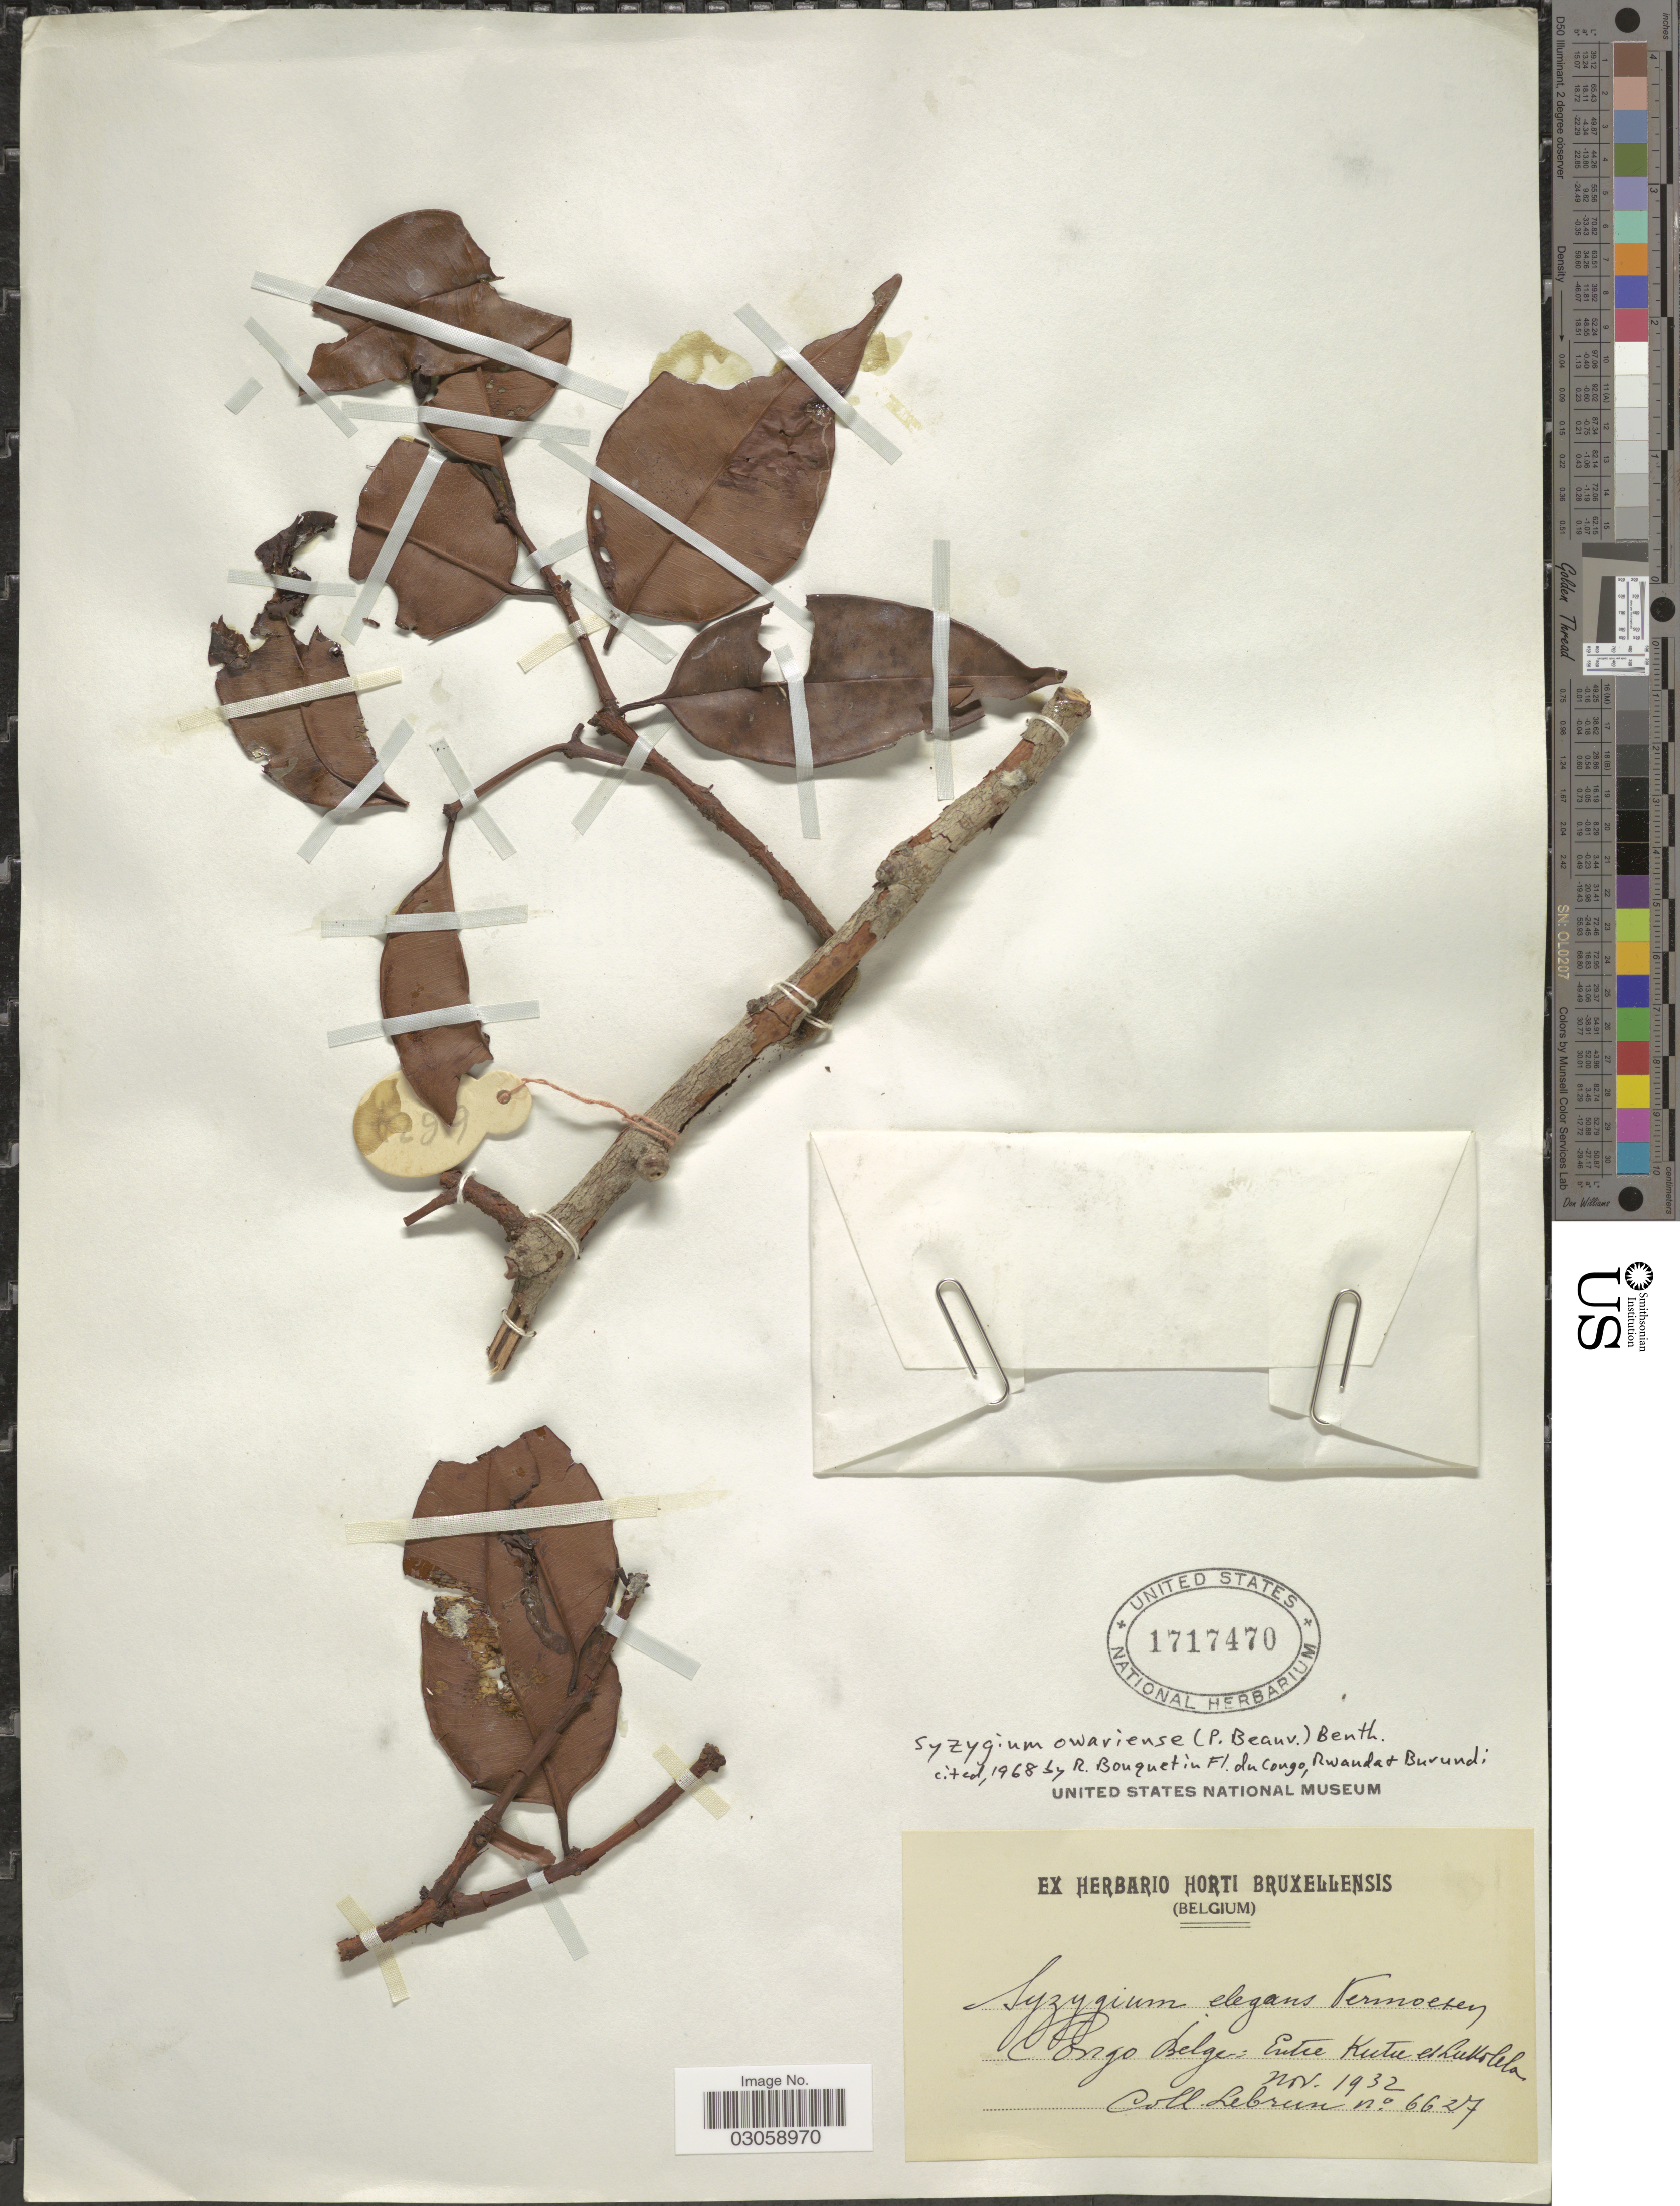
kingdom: Plantae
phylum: Tracheophyta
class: Magnoliopsida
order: Myrtales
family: Myrtaceae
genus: Syzygium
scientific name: Syzygium owariense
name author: (P. Beauv.) Benth.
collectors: J.A. Lebrun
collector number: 6627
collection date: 1932-11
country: Congo, Democratic Republic of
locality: Congo Belge: Entre Kutu et Lukolela.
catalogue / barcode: US 1717470